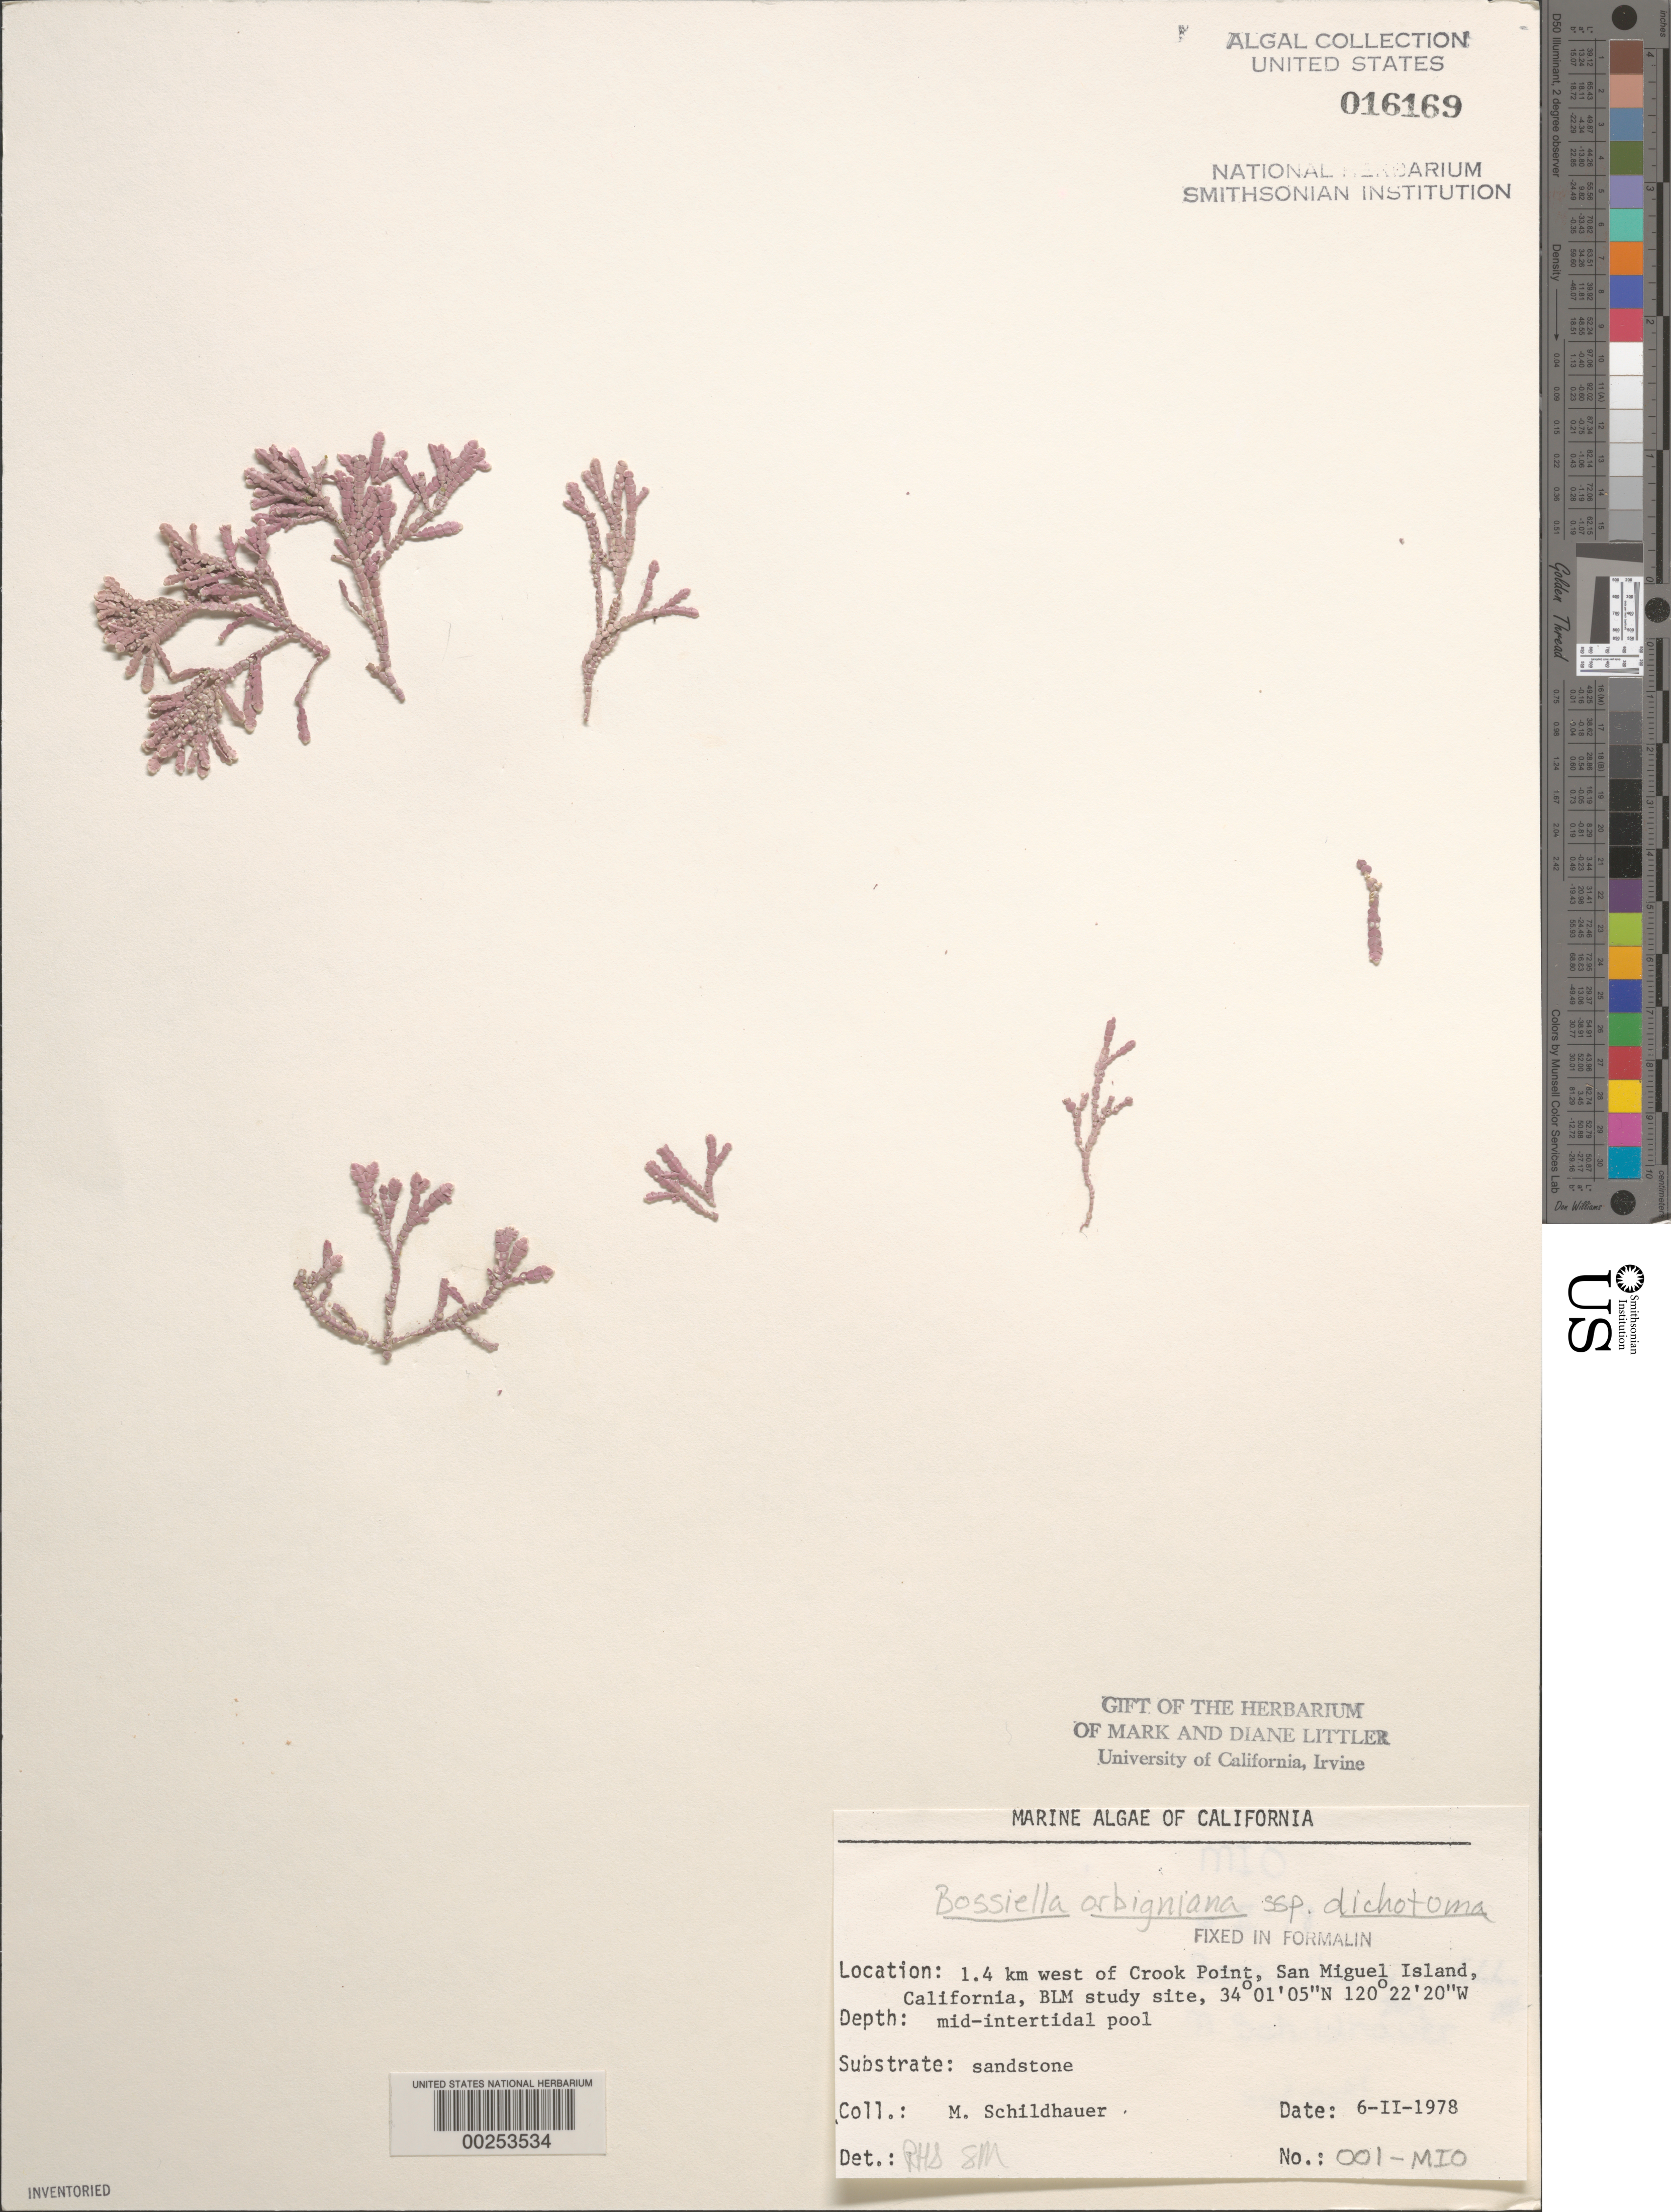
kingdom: Plantae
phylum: Rhodophyta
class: Florideophyceae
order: Corallinales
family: Corallinaceae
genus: Bossiella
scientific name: Bossiella orbigniana subsp. dichotoma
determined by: Sims, Robert H.; Murray, S. N.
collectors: M. Schildhauer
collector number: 001-mio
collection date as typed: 06 Feb 1978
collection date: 1978-02-06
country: United States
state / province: California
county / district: Santa Barbara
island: San Miguel Island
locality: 1.4 km north of Crook Point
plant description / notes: BLM-SOCALBIGHT Rocky Intertidal Survey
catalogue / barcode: US 16169